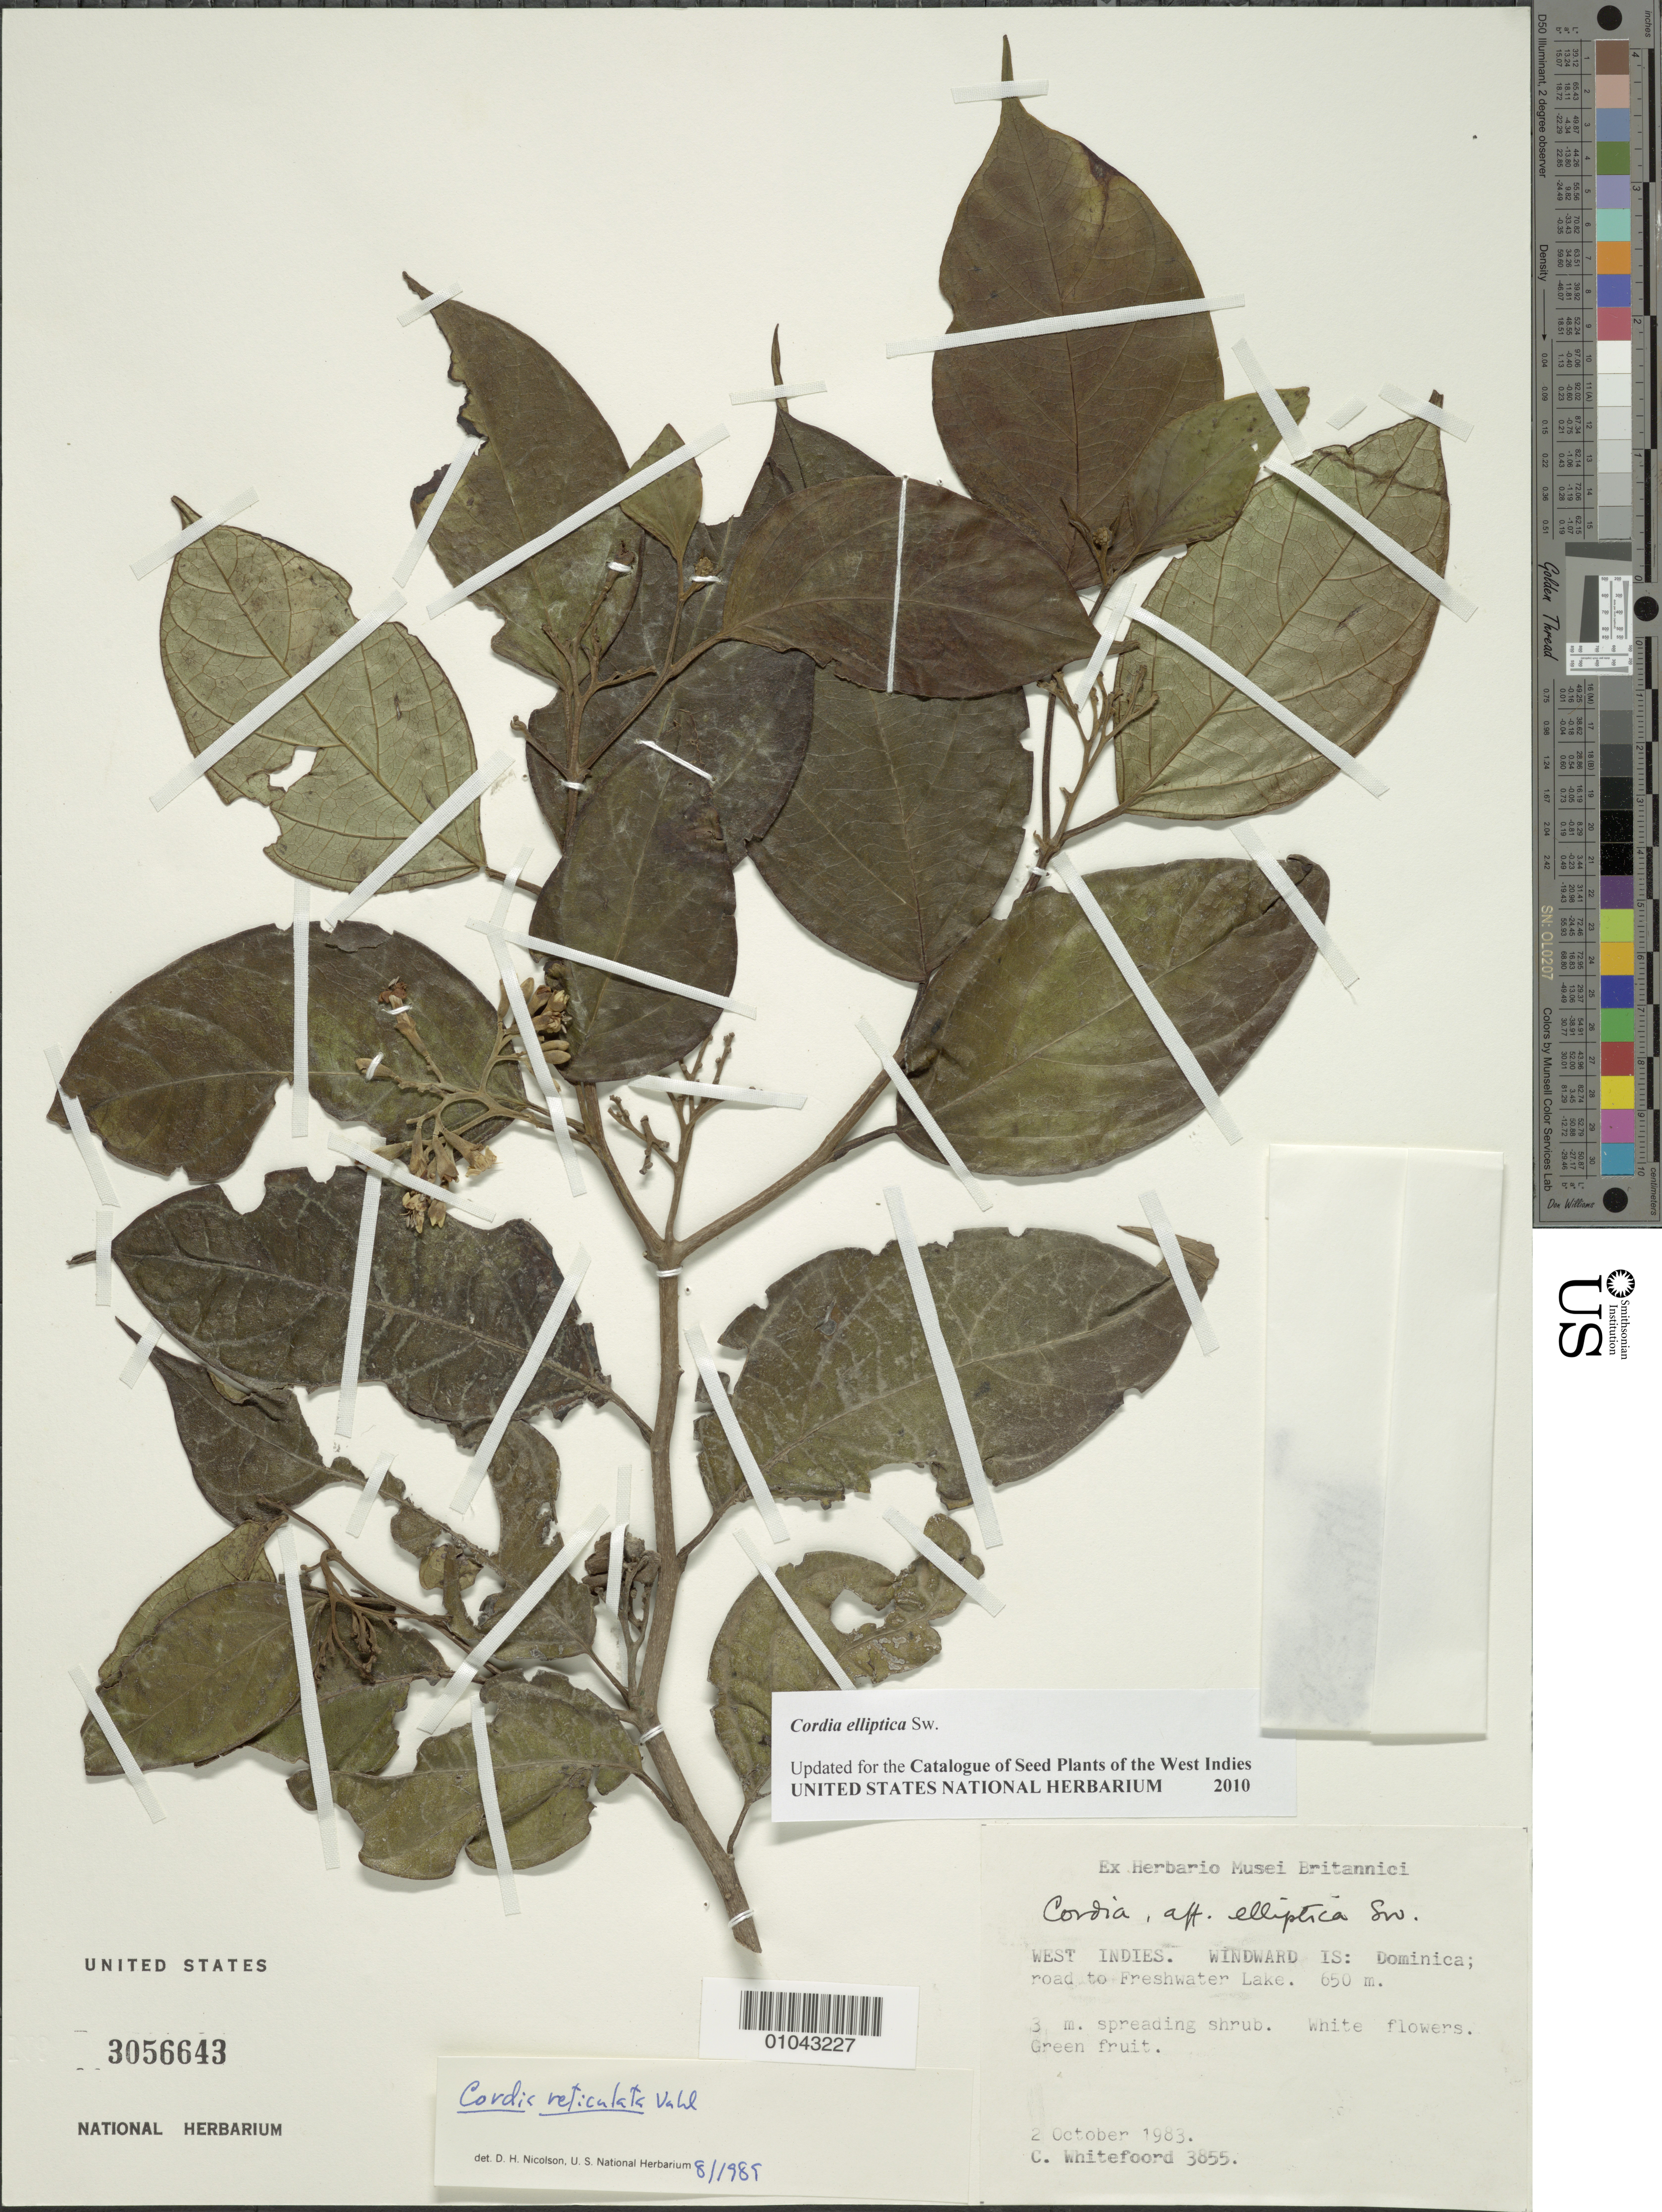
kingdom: Plantae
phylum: Tracheophyta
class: Magnoliopsida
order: Boraginales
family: Cordiaceae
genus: Cordia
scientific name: Cordia elliptica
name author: Sw.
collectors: C. Whitefoord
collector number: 3855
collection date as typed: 02 Oct 1983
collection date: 1983-10-02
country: Dominica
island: Dominica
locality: Fresh Water Lake road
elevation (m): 650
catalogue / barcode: US 3056643